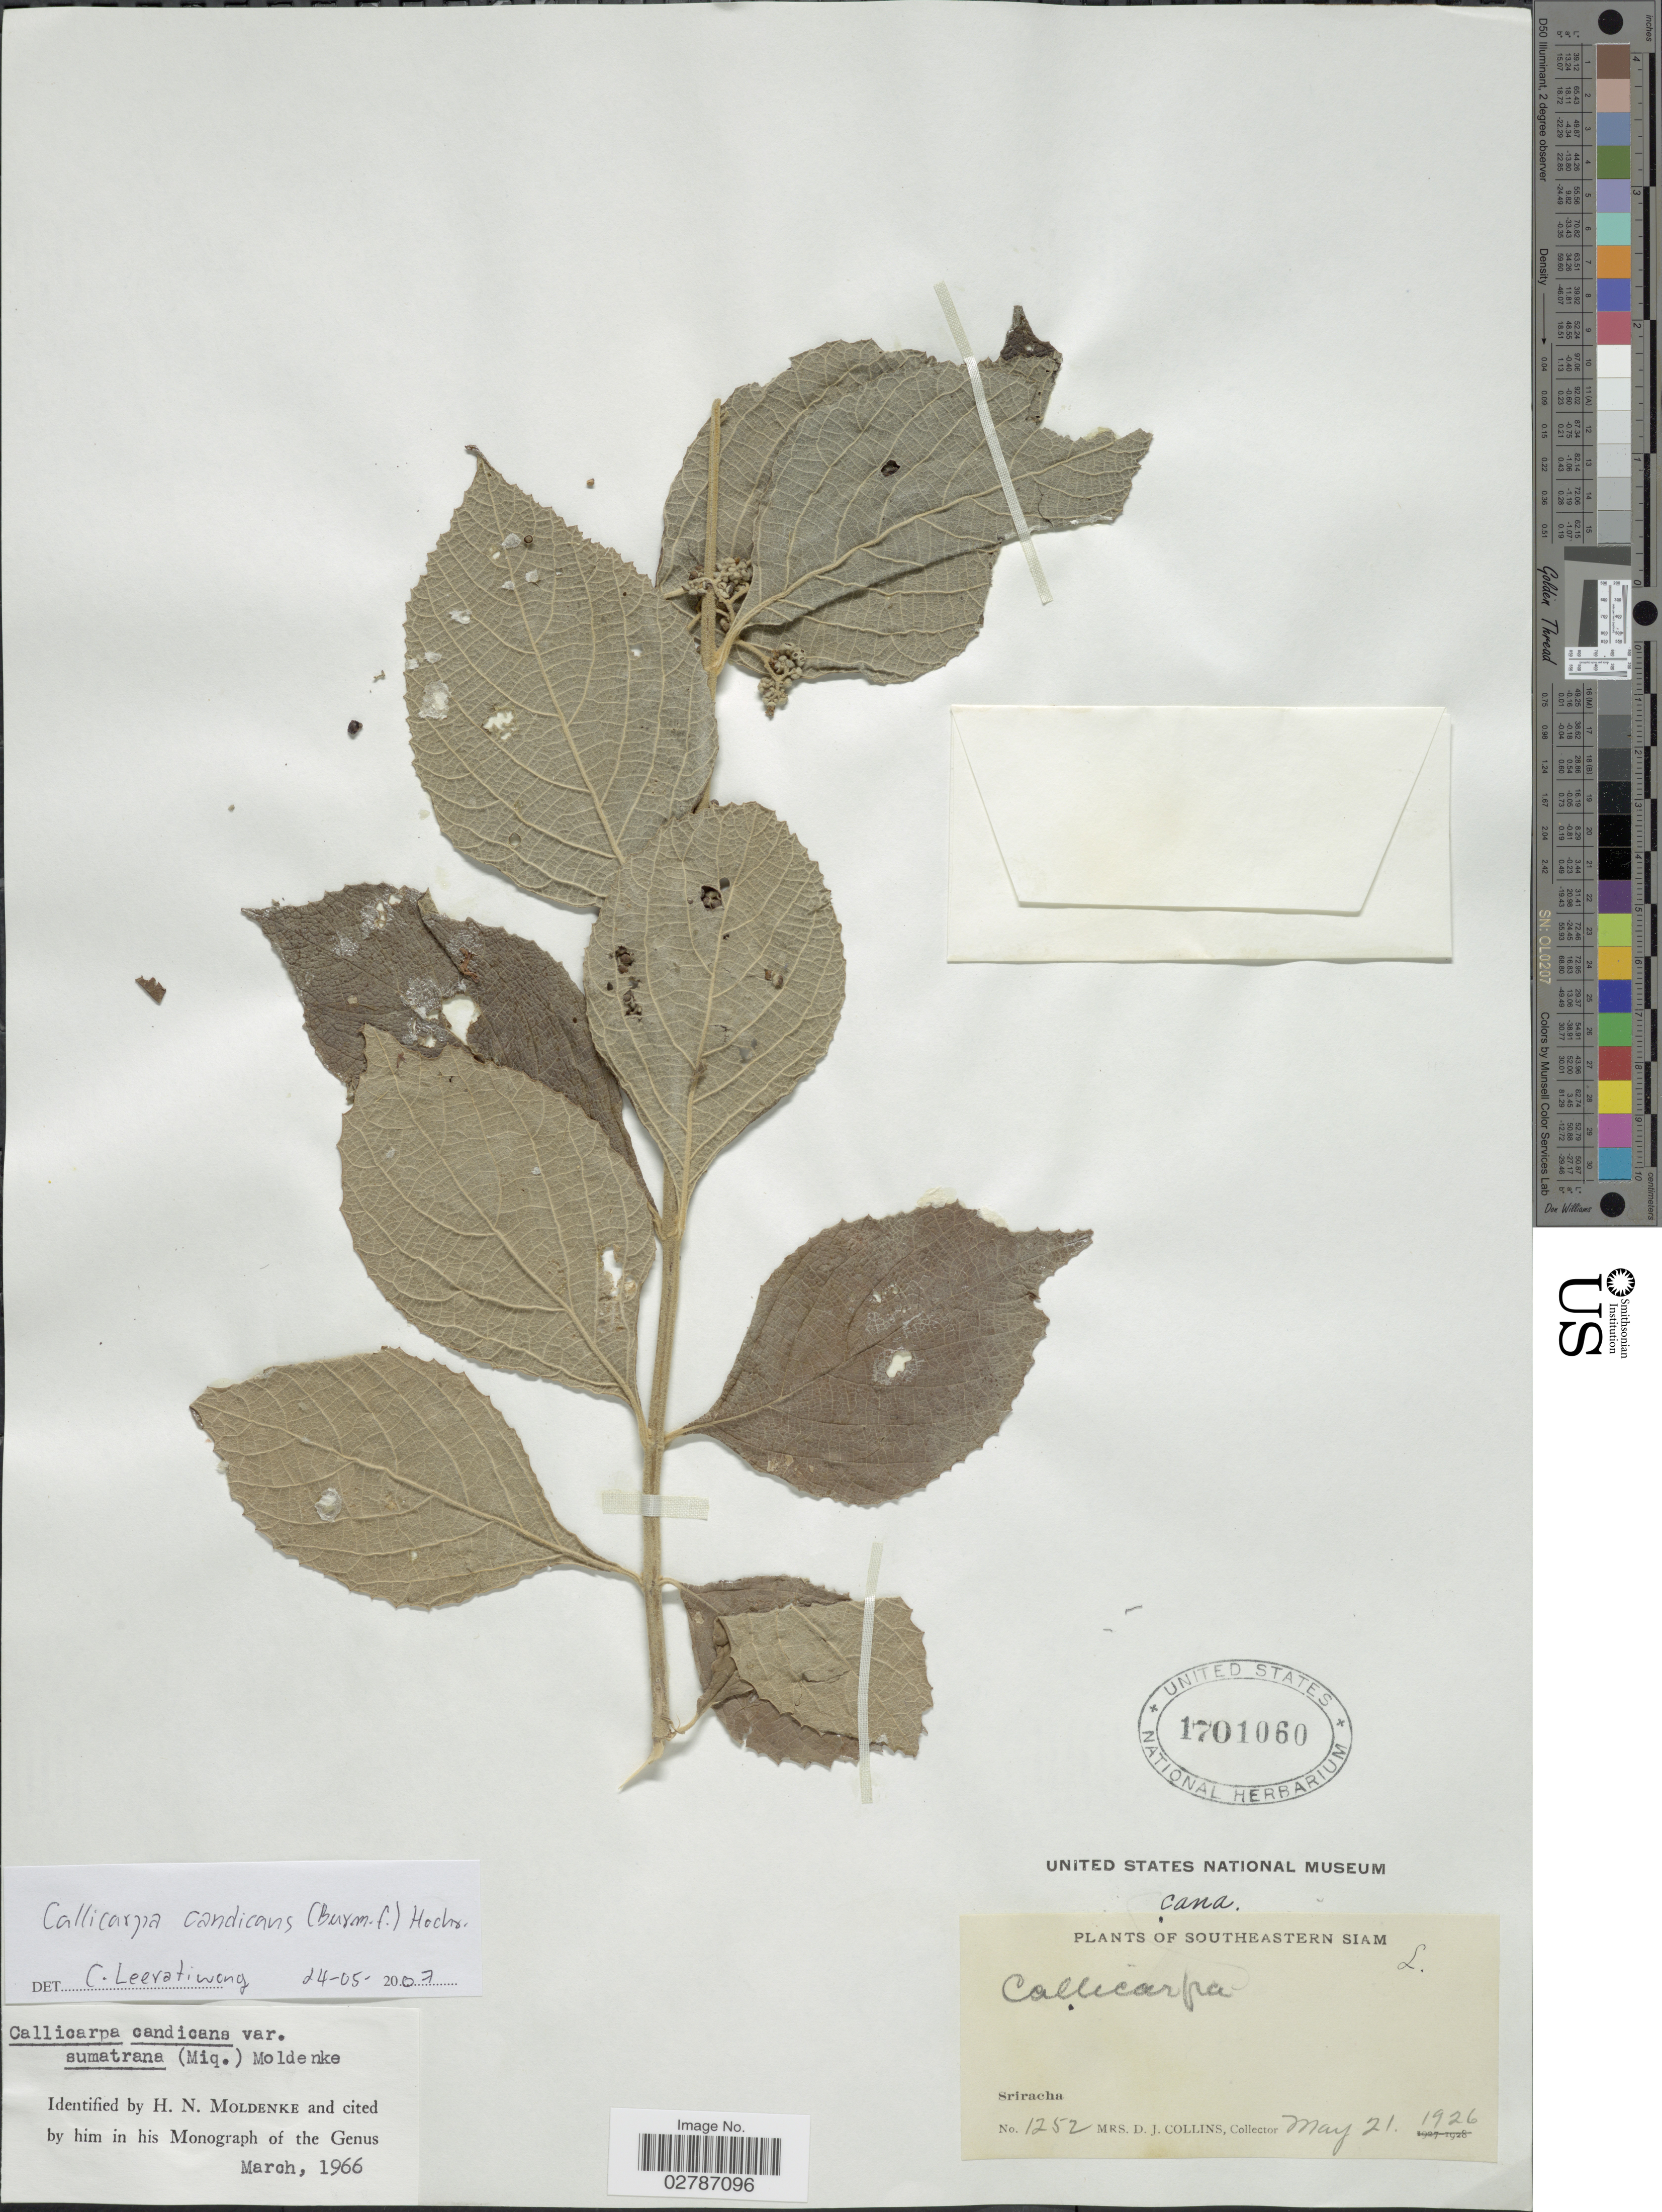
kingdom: Plantae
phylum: Tracheophyta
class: Magnoliopsida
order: Lamiales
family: Lamiaceae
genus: Callicarpa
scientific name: Callicarpa candicans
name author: (Burm. f.) Hochr.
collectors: Mrs. D. J. Collins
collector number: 1252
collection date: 1926-05-21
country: Thailand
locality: Southeastern Siam. Sriracha.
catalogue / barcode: US 1701060